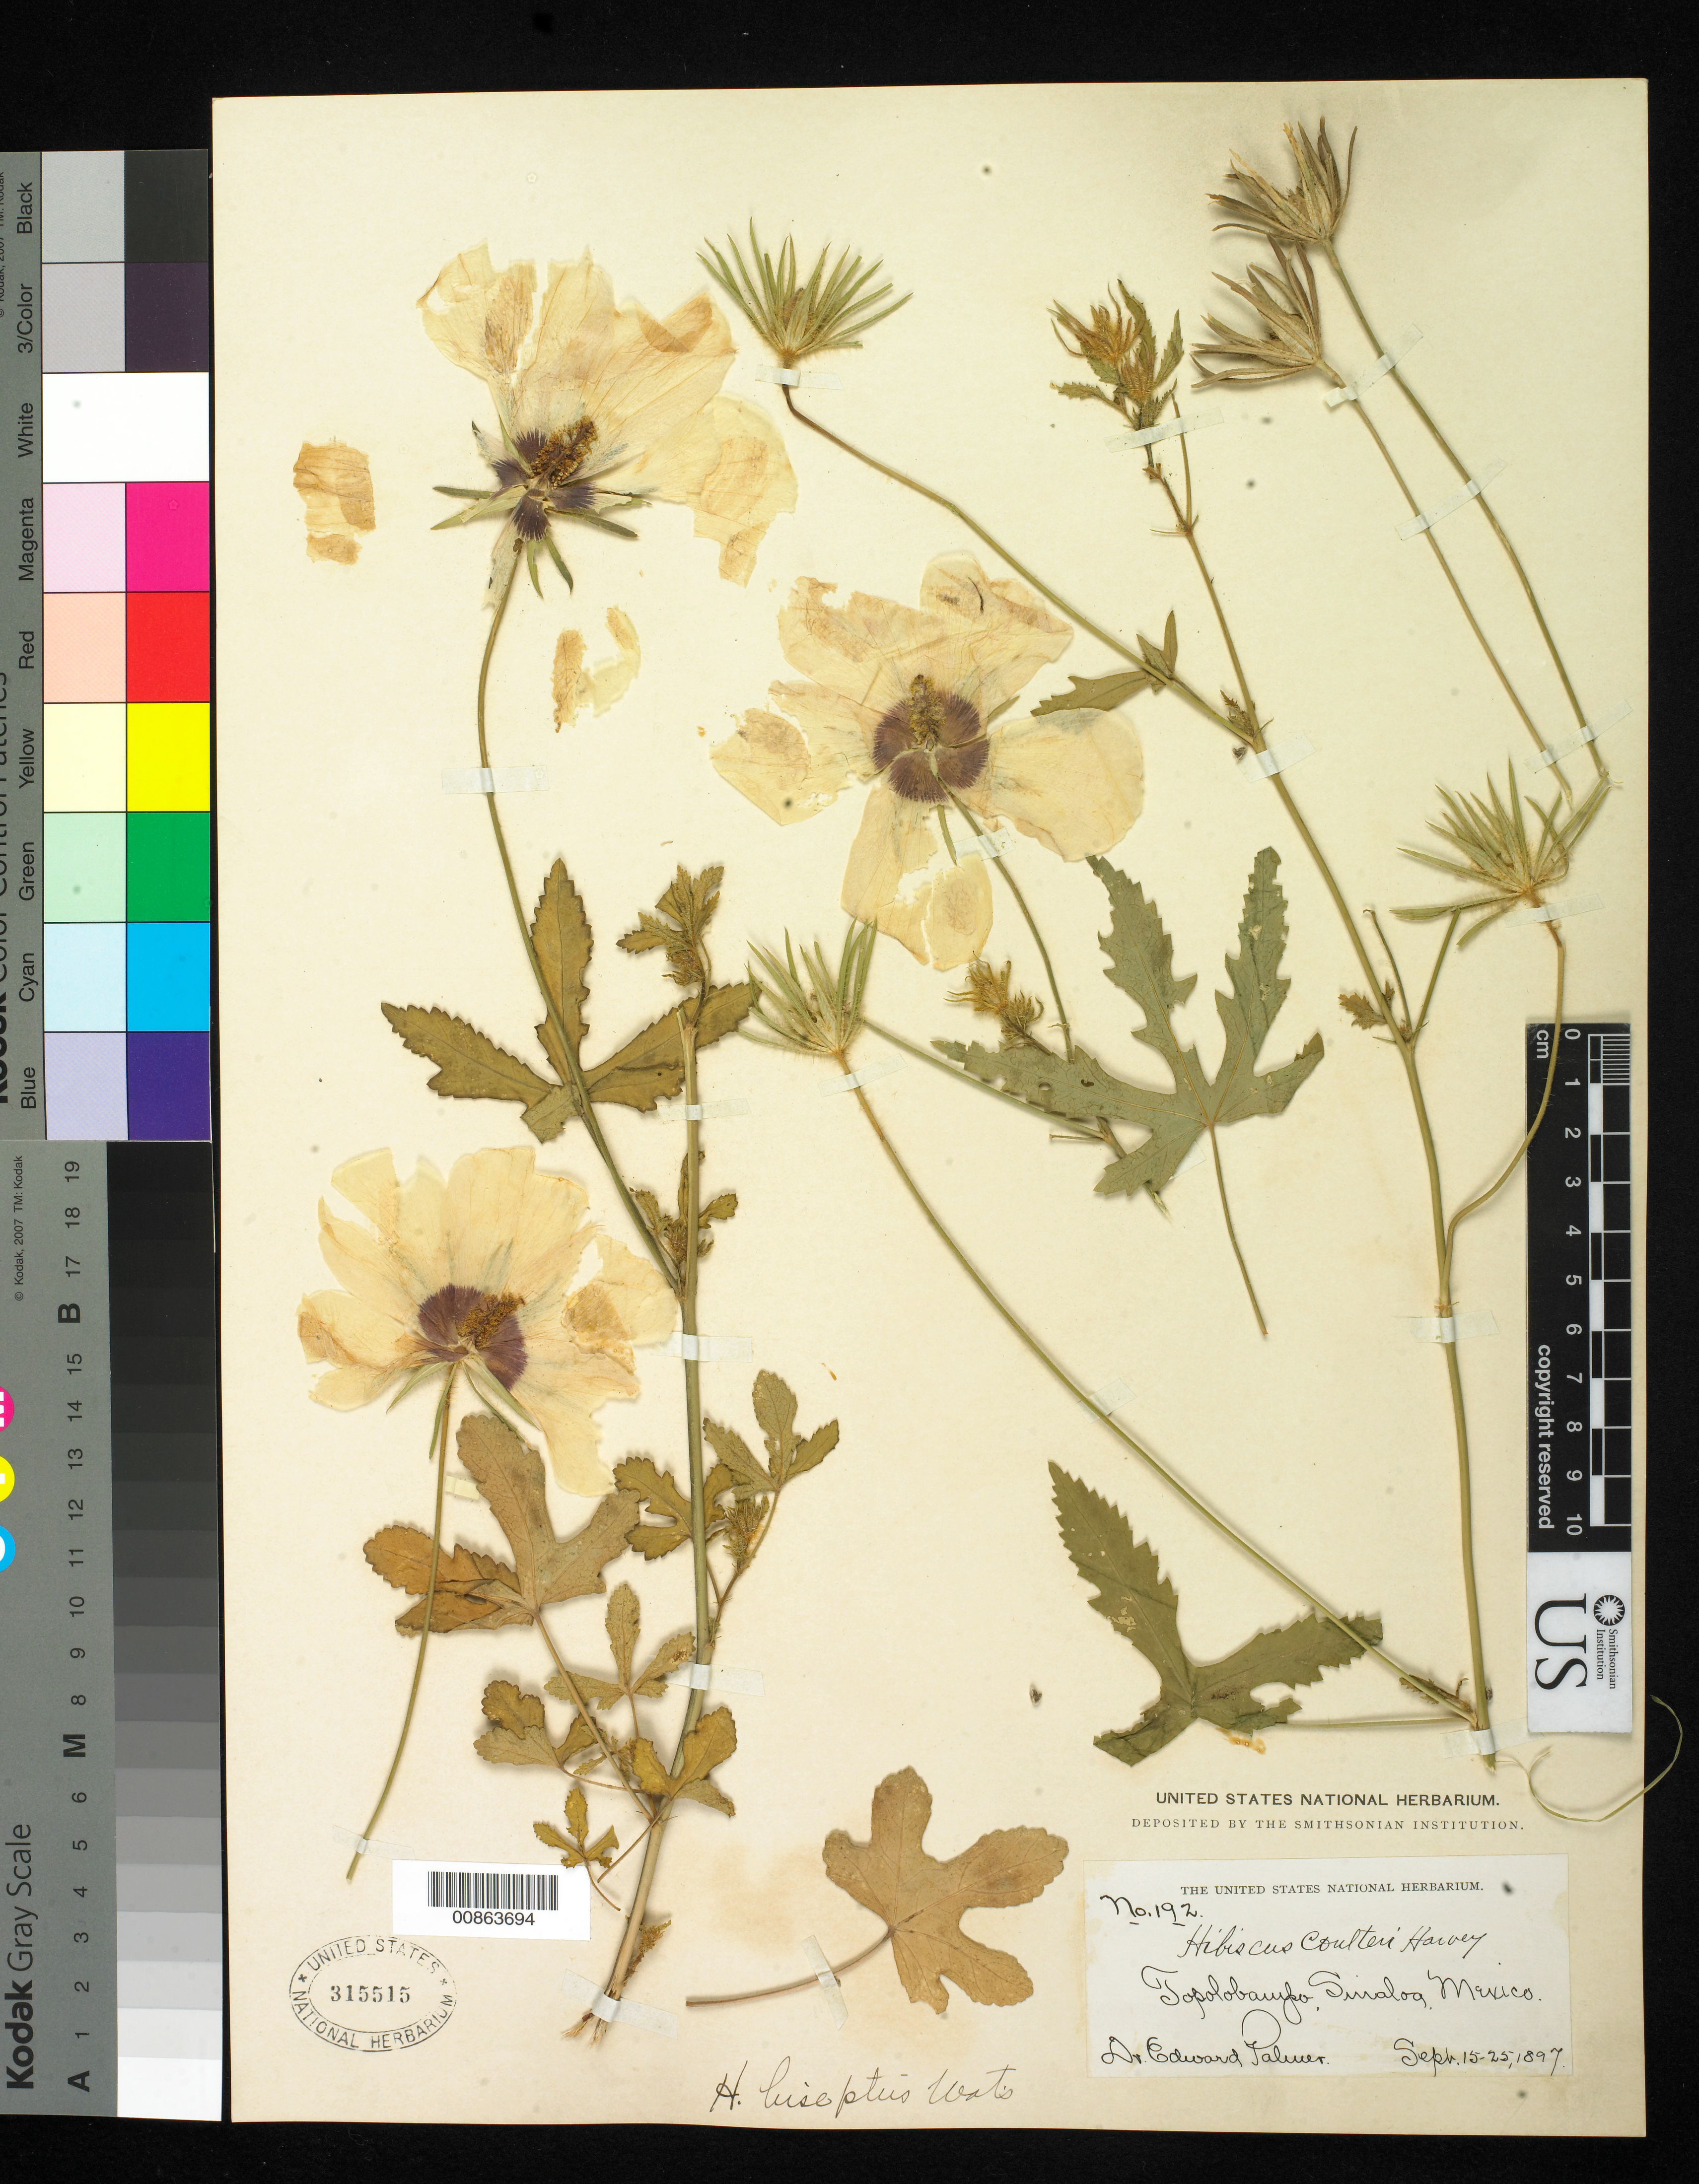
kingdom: Plantae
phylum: Tracheophyta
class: Magnoliopsida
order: Malvales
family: Malvaceae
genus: Hibiscus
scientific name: Hibiscus biseptus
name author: S. Watson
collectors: E. Palmer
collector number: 192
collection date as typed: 15 Sep 1897 to 25 Sep 1897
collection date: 1897-09-15/1897-09-25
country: Mexico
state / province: Sinaloa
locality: Topolobampo, Sinaloa.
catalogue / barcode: US 315515